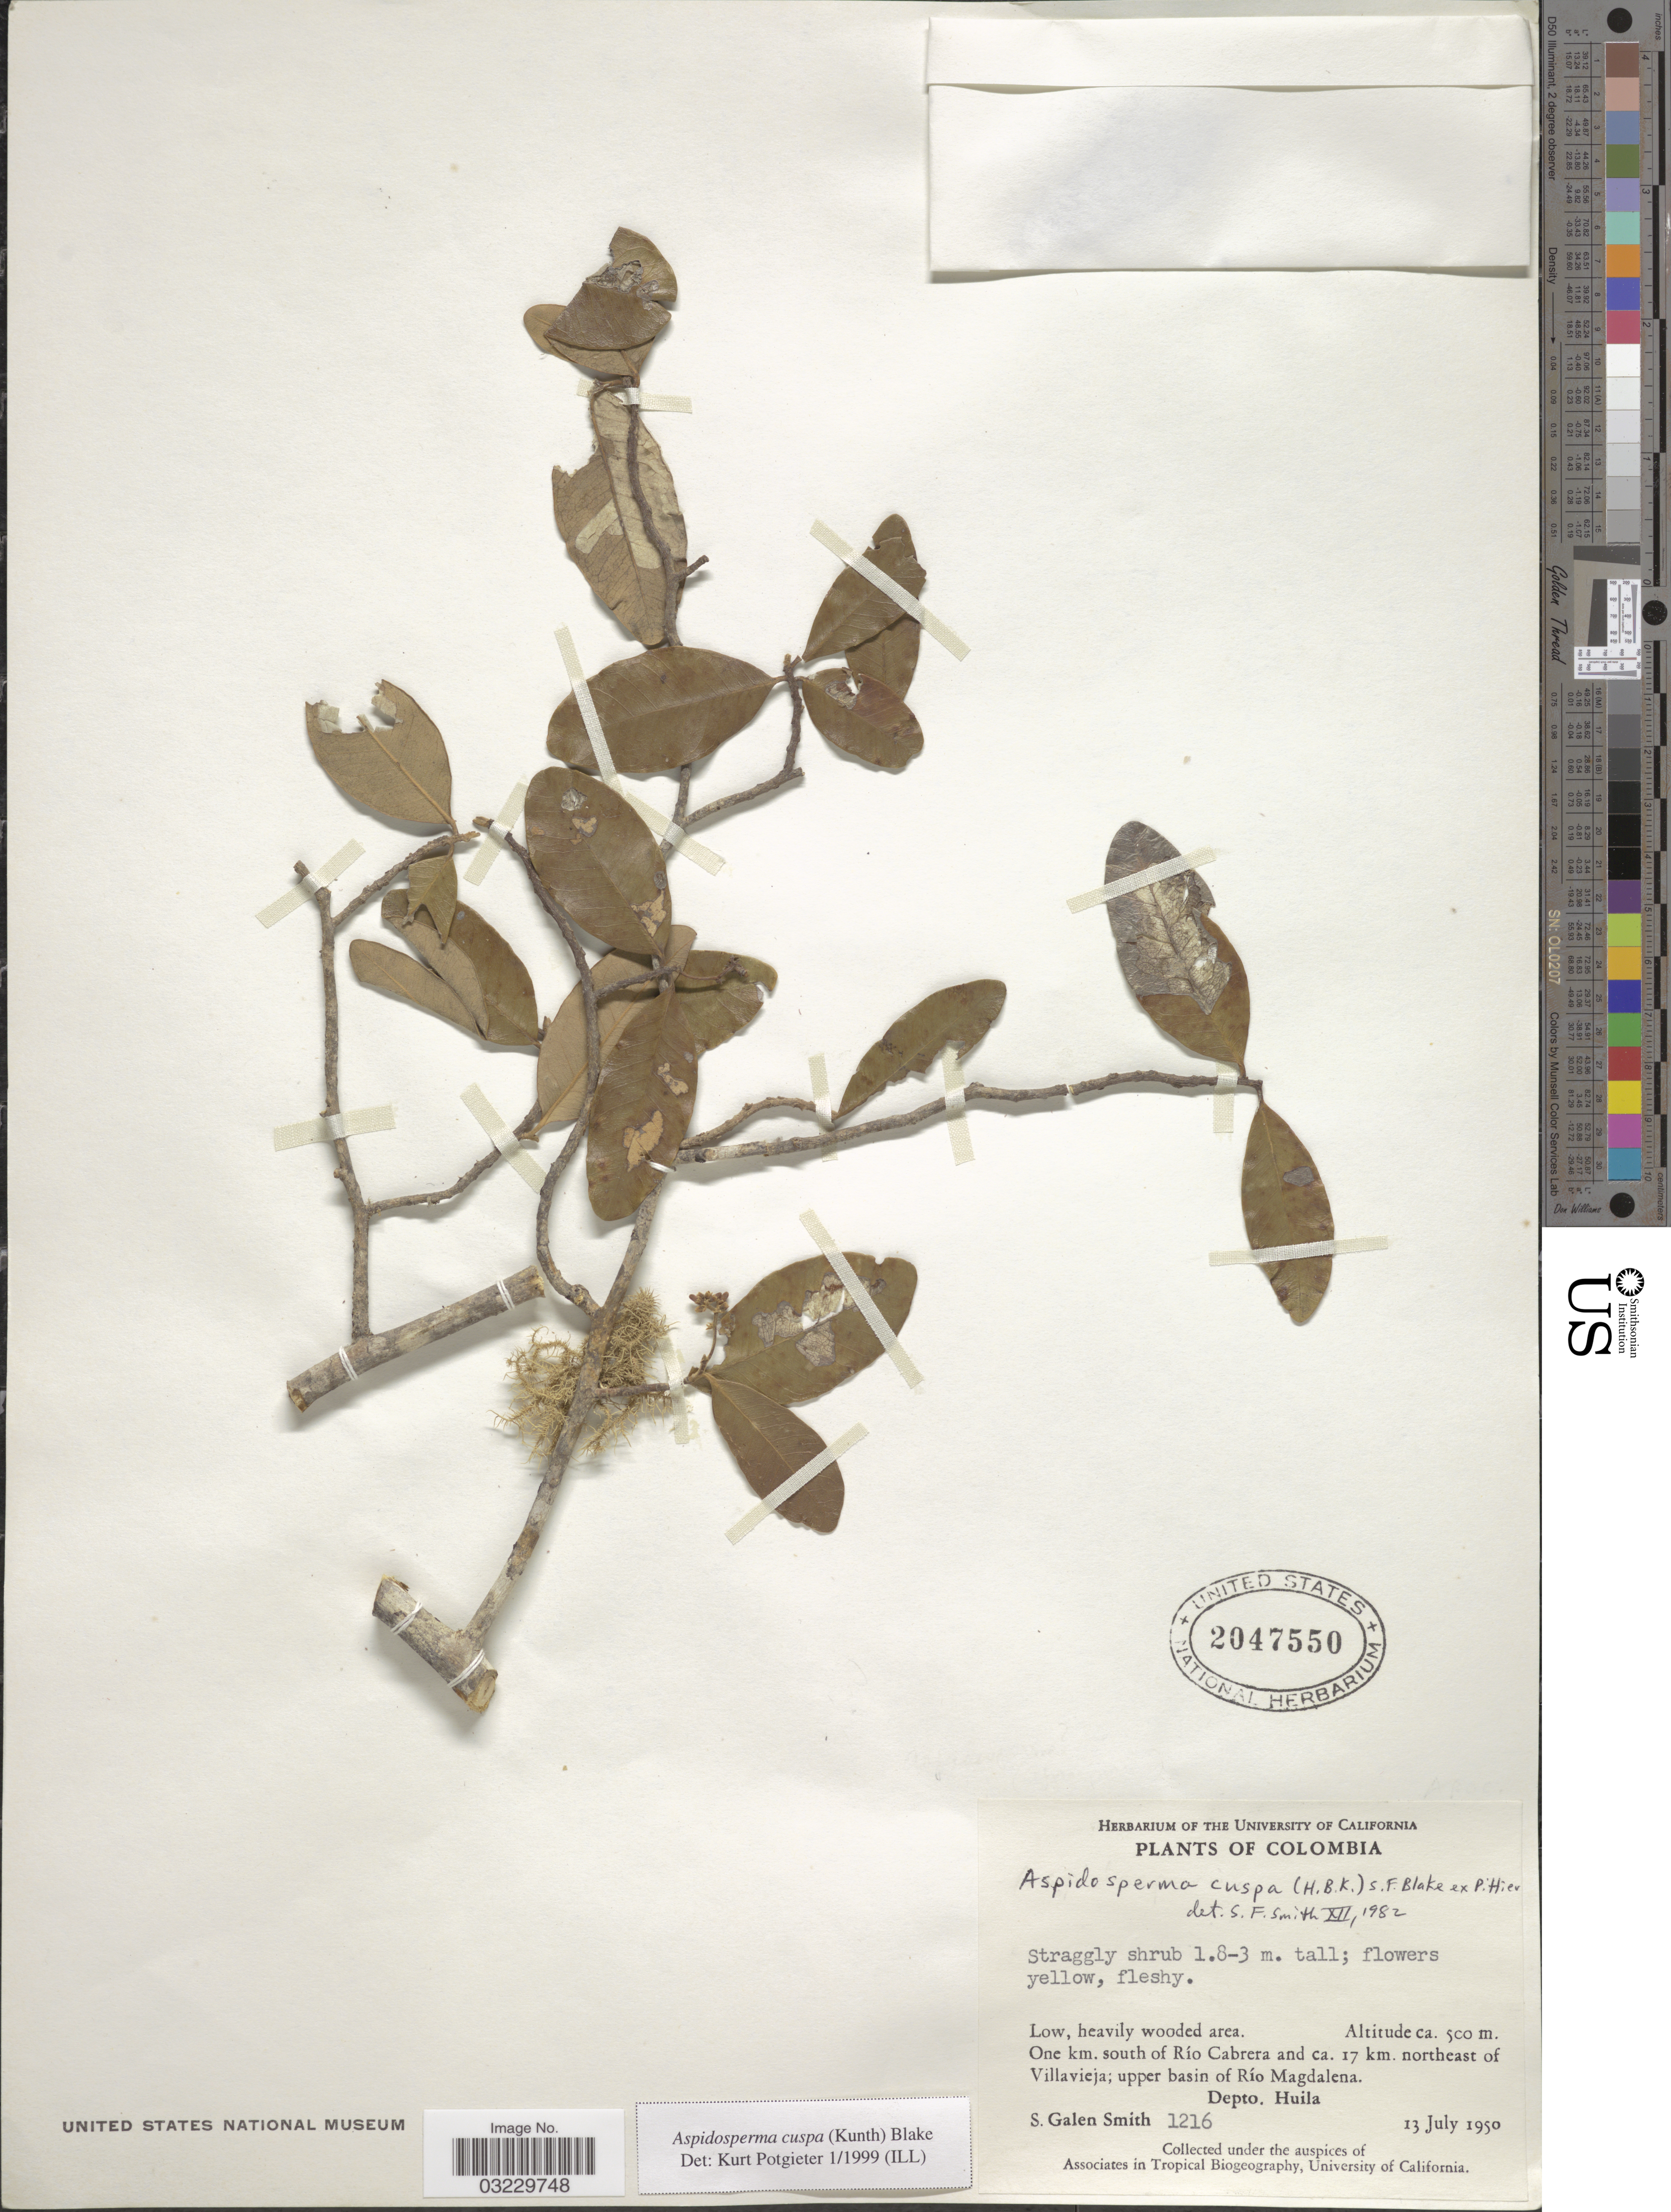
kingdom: Plantae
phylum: Tracheophyta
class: Magnoliopsida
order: Gentianales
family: Apocynaceae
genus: Aspidosperma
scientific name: Aspidosperma cuspa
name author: (Kunth) S.F. Blake ex Pittier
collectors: S. G. Smith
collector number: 1216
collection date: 1950-07-13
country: Colombia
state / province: Huila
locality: One km. south of Río Cabrera and ca. 17 km. northeast of Villavieja; upper basin of Río Magdalena. Depto. Huila.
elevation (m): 500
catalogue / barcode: US 2047550